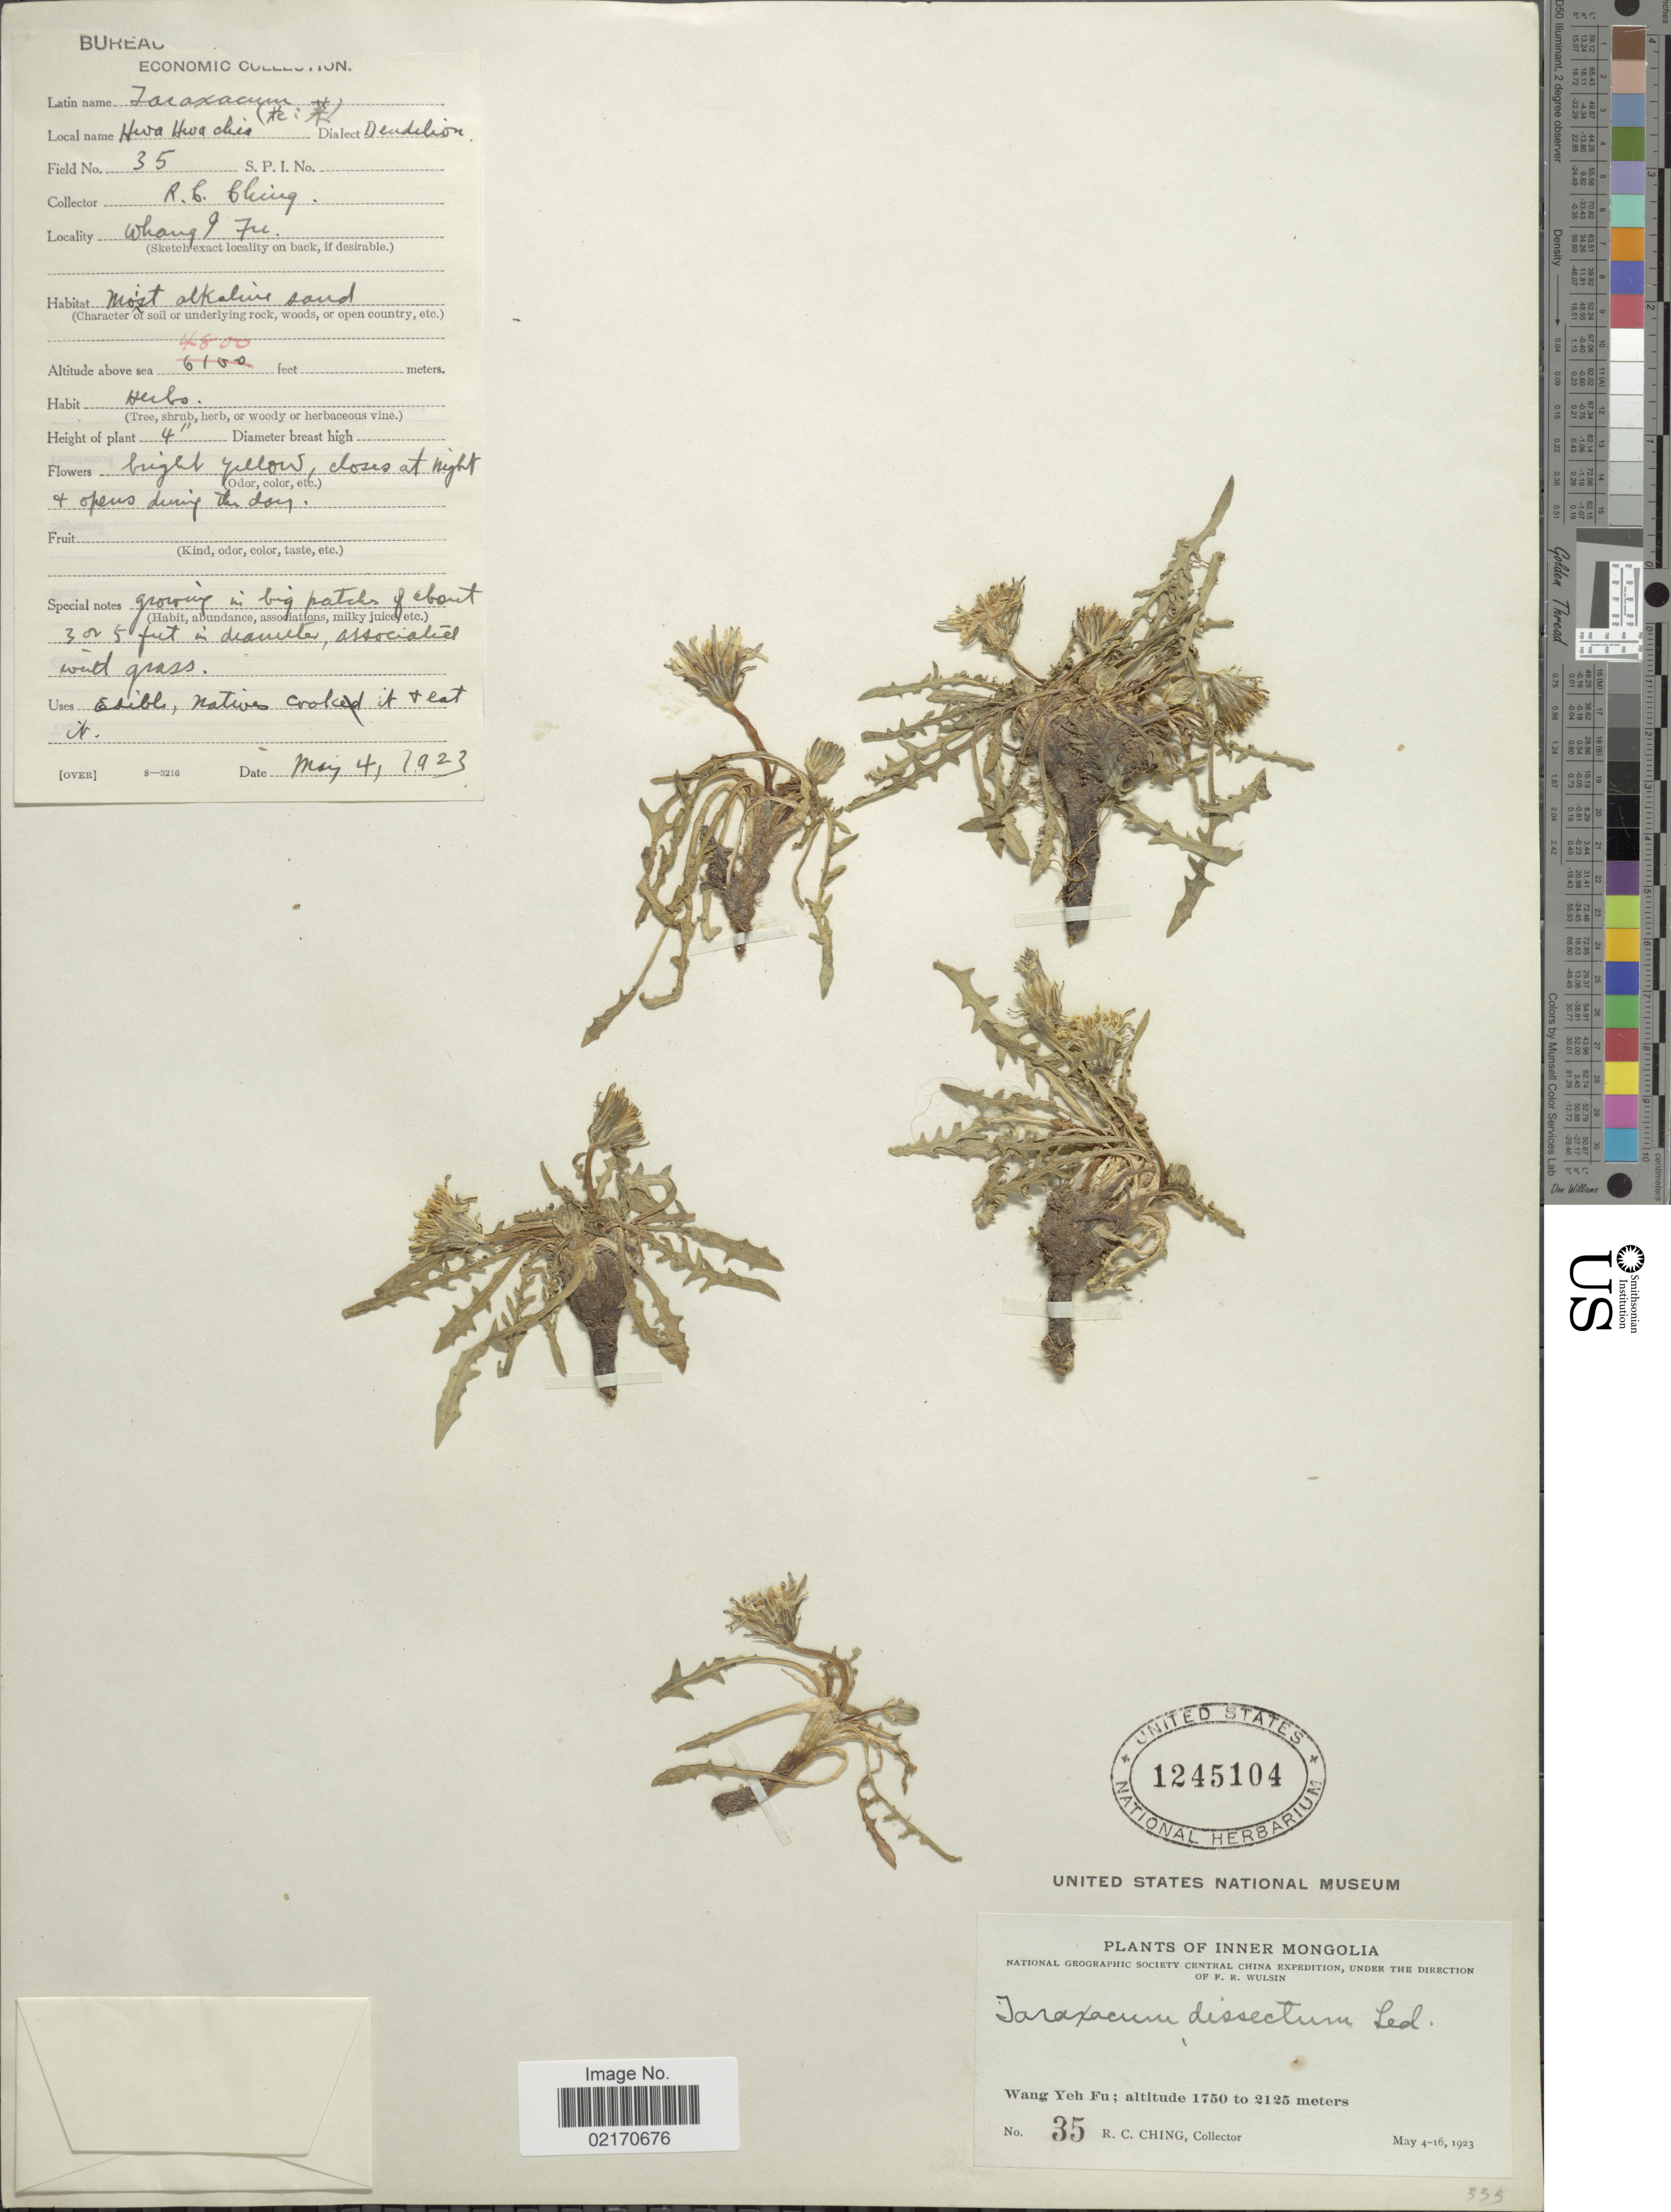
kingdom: Plantae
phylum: Tracheophyta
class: Magnoliopsida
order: Asterales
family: Asteraceae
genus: Taraxacum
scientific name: Taraxacum dissectum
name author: (Ledeb.) Ledeb.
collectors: R. C. Ching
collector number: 35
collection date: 1923-05-04/1923-05-16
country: China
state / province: Nei Monggol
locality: Inner Mongolia, Wang Yeh Fu.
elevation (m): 1750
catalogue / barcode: US 1245104